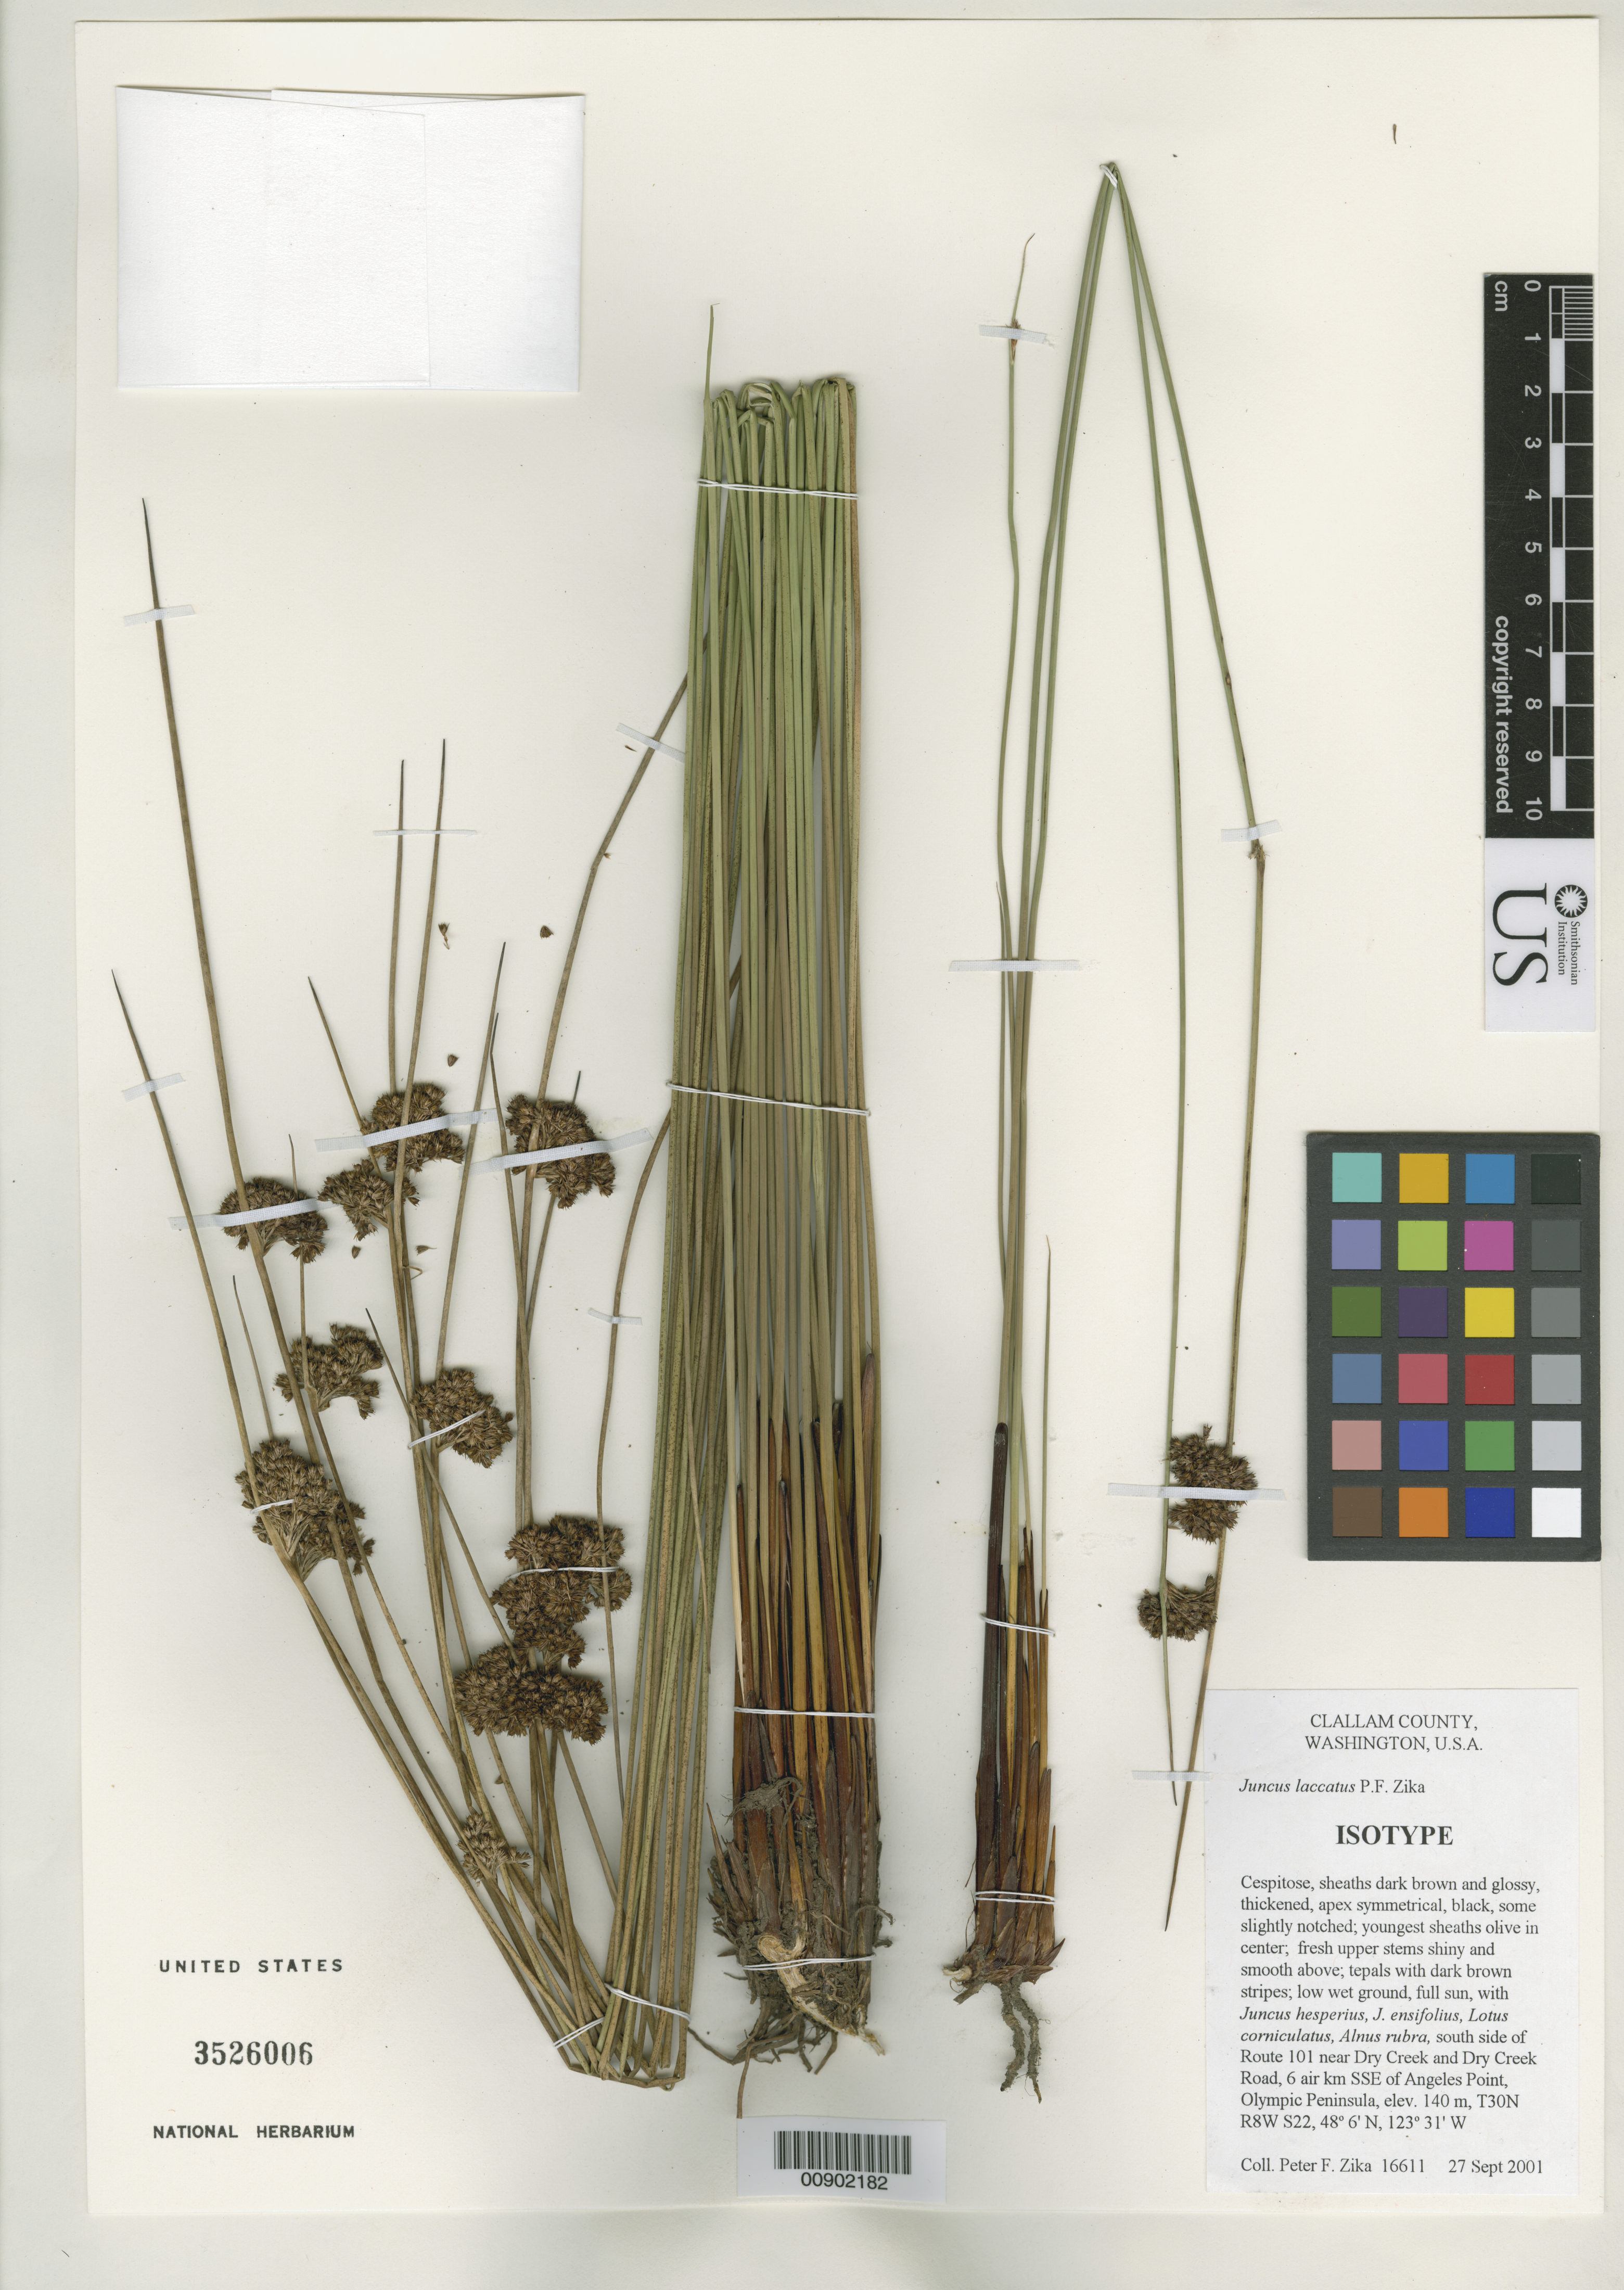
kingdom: Plantae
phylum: Tracheophyta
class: Liliopsida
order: Poales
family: Juncaceae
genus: Juncus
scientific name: Juncus laccatus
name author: Zika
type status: Isotype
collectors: P. F. Zika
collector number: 16611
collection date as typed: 27 Sep 2001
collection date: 2001-09-27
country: United States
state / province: Washington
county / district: Clallam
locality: South side of Route 101 near Dry Creek and Dry Creek Road, 6 air km SSE of Angeles Point, Olympic Peninsula.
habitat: Low wet ground, full sun.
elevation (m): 140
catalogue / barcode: US 3526006